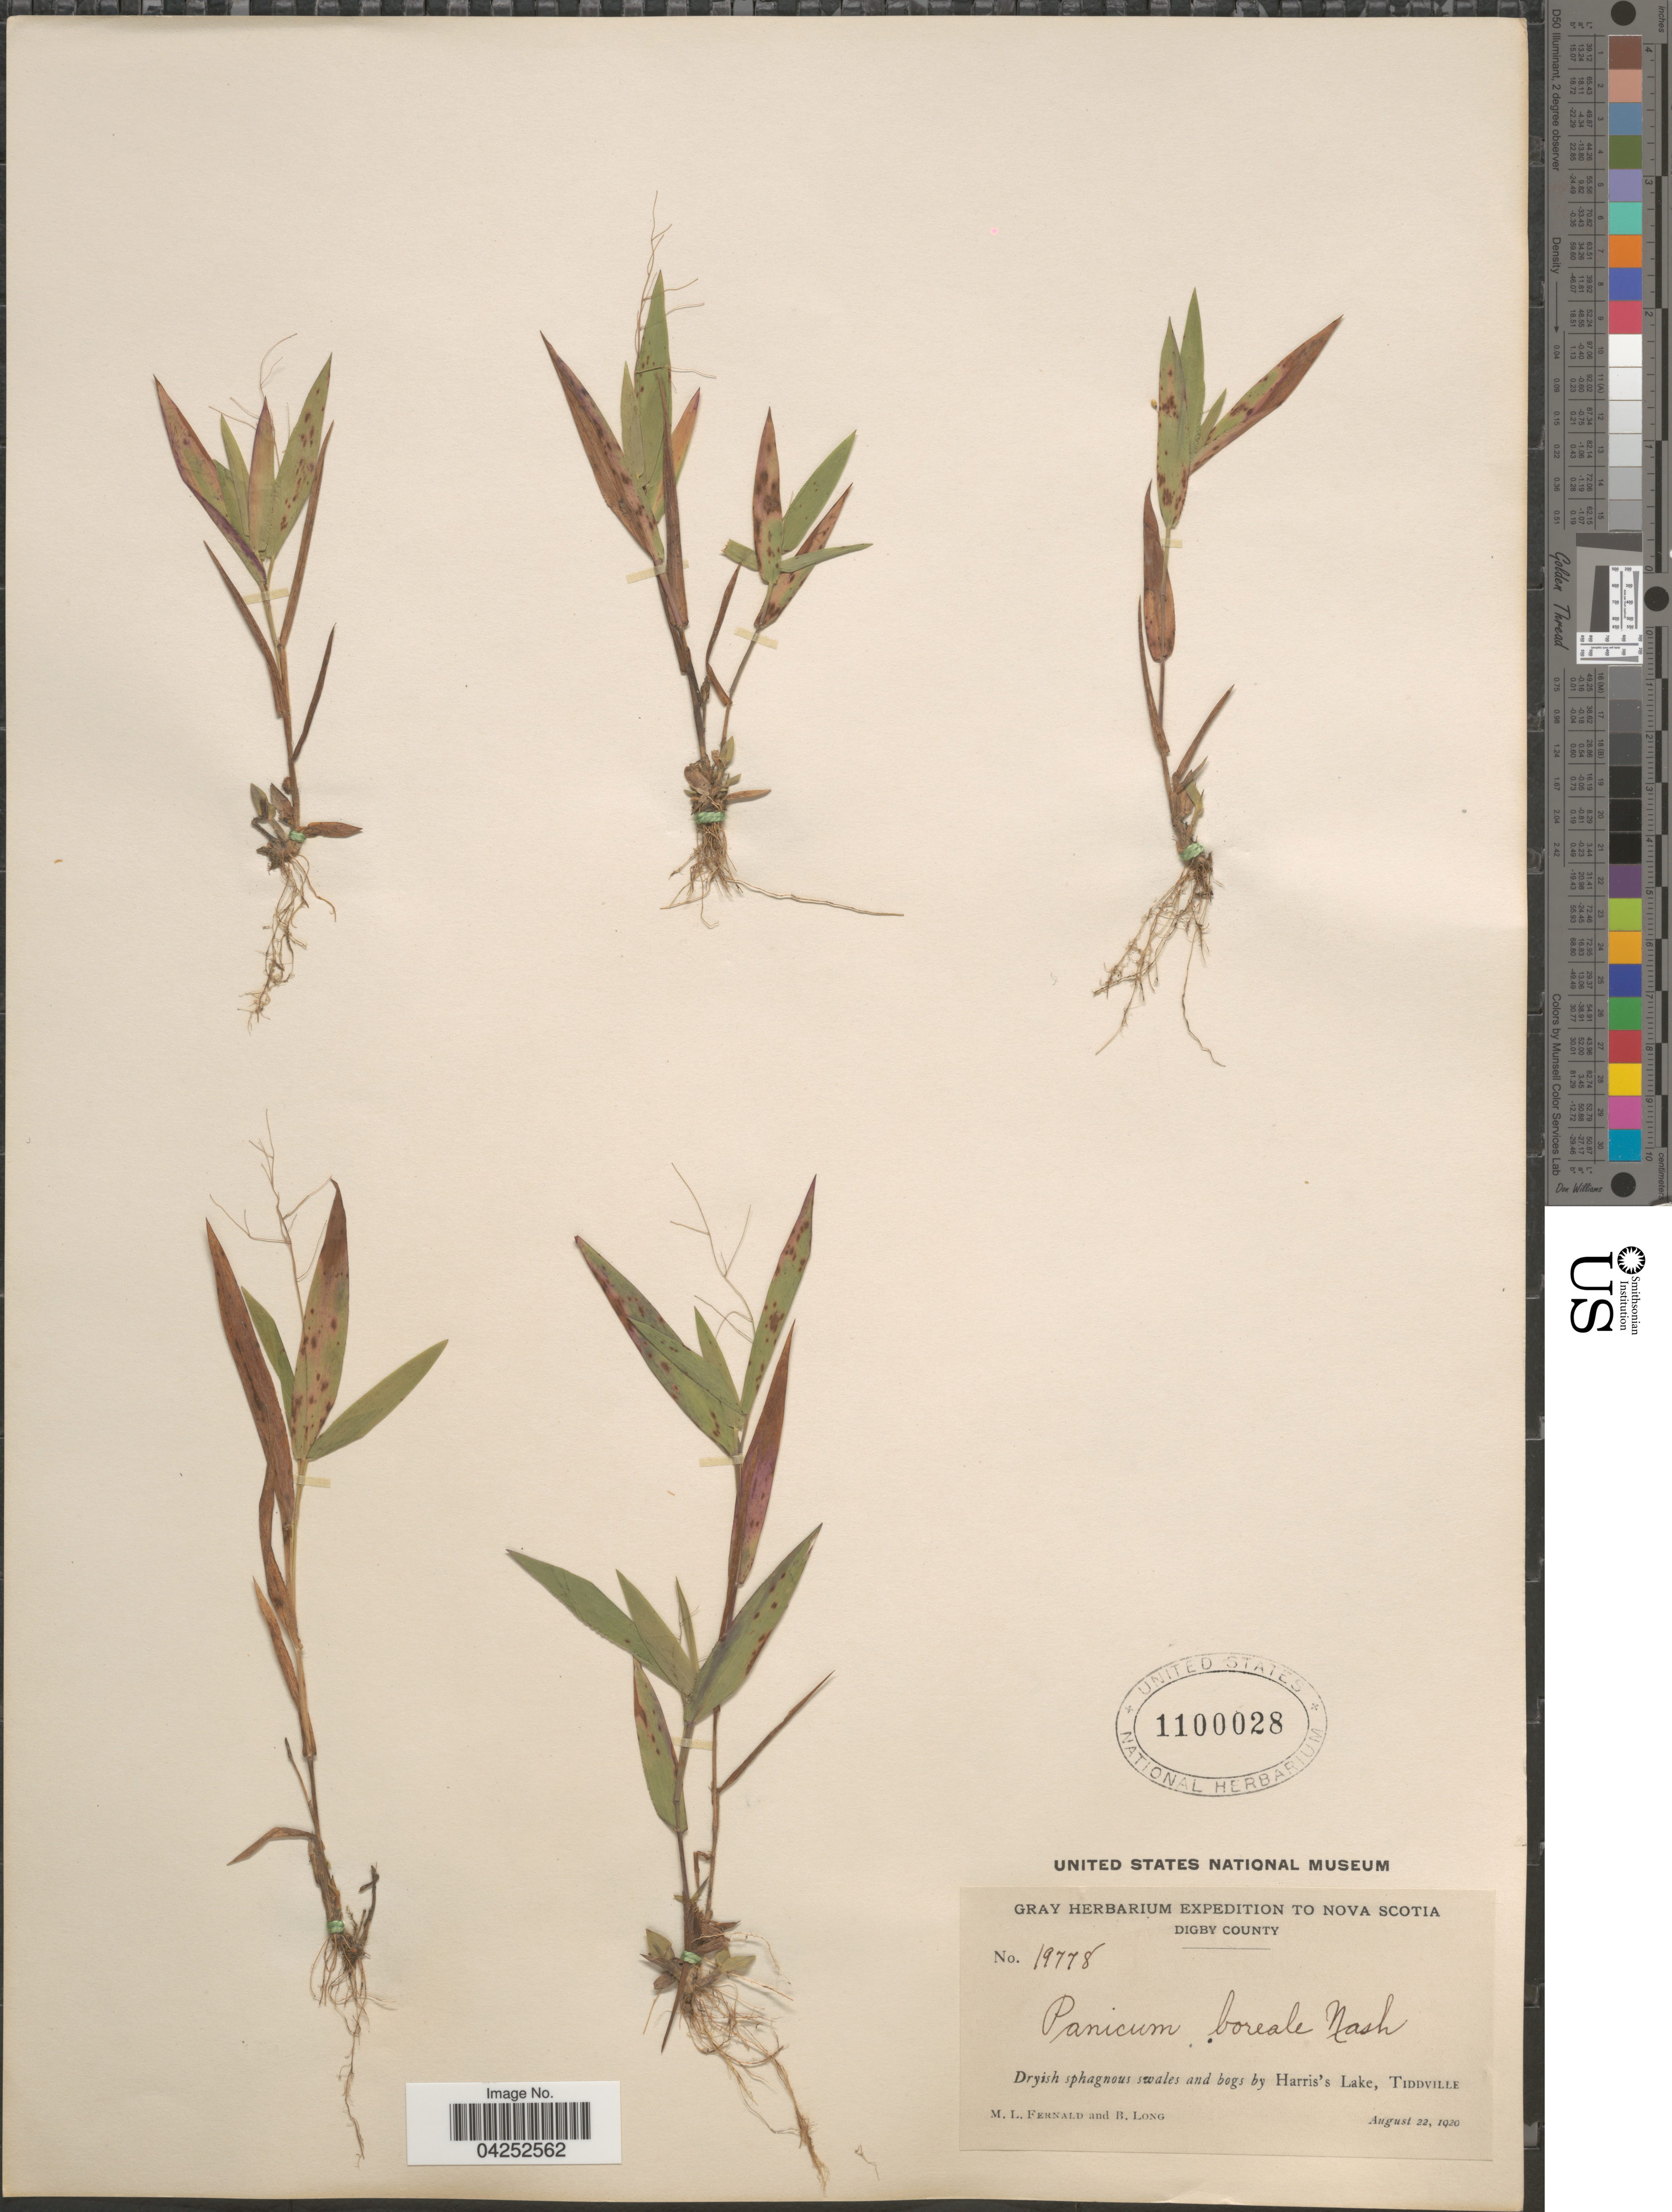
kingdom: Plantae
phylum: Tracheophyta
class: Liliopsida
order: Poales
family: Poaceae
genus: Dichanthelium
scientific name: Dichanthelium boreale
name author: (Nash) Freckmann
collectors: M. L. Fernald & B. Long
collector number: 19778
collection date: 1920-08-22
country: Canada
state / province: Nova Scotia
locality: Gray Herbarium Expedition to Nova Scotia. Digby County. Dryish sphagnous swales and bogs by Harris's Lake, Tiddville.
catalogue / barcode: US 1100028